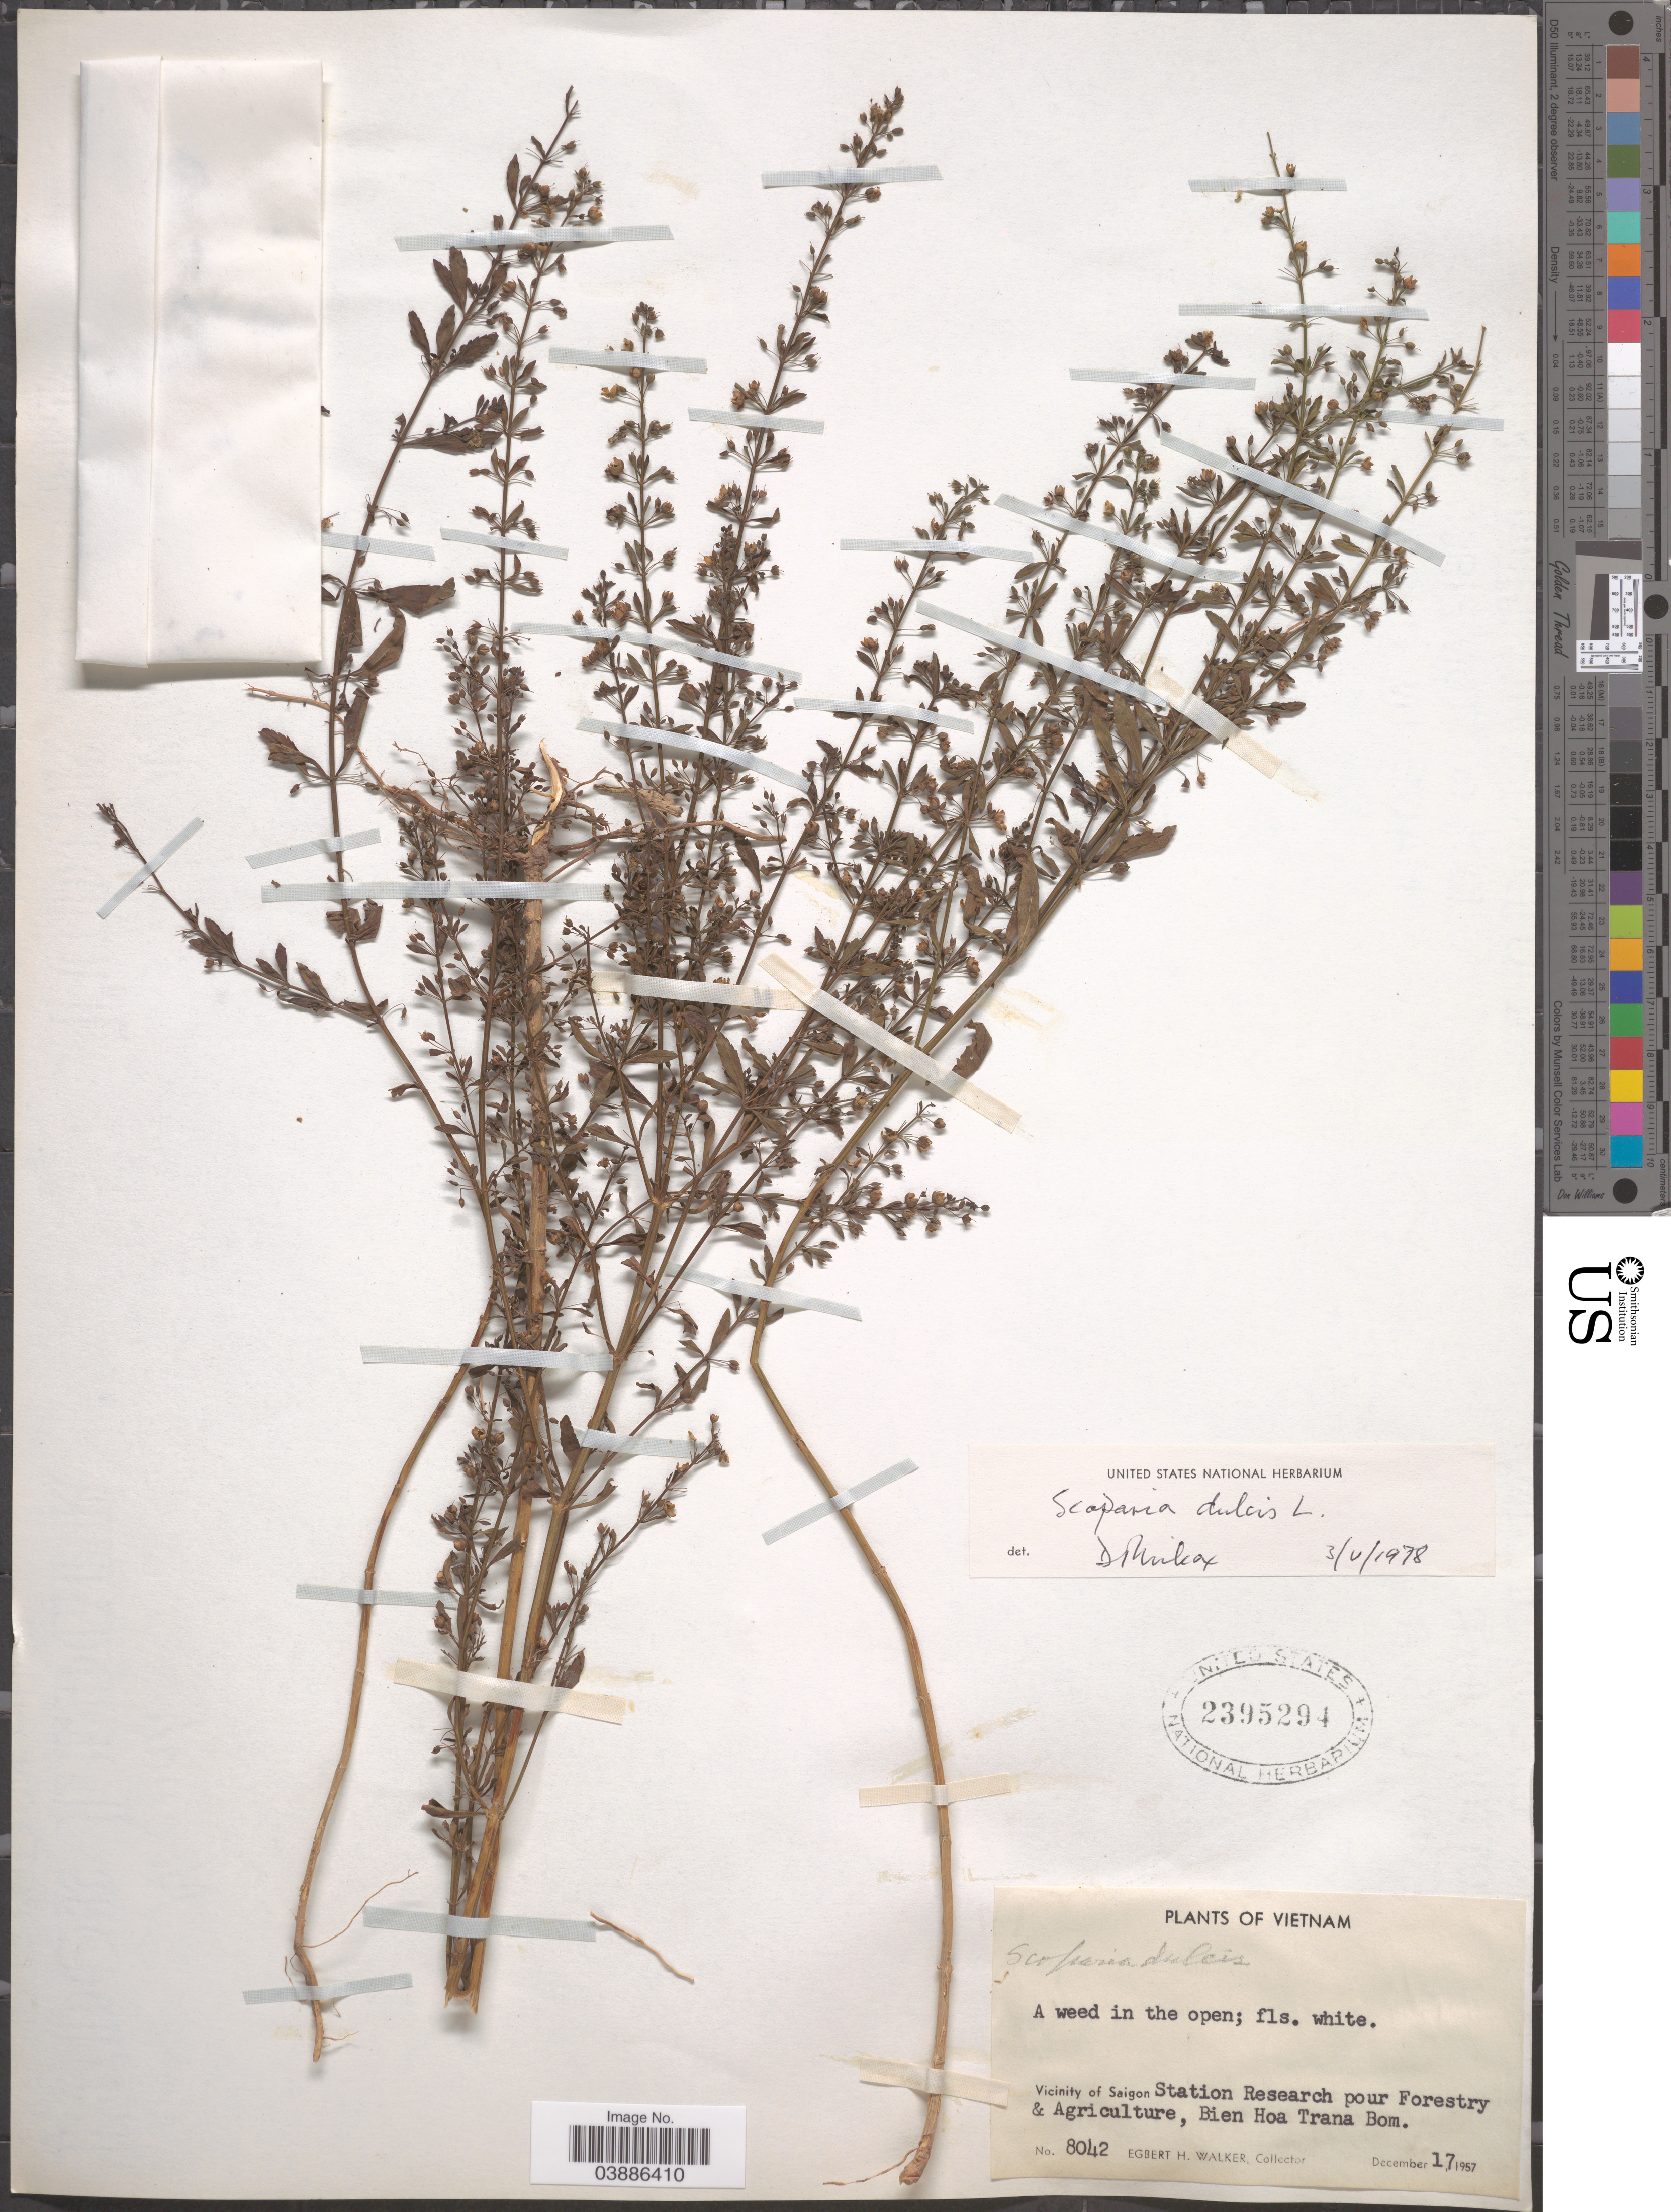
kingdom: Plantae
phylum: Tracheophyta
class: Magnoliopsida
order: Lamiales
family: Plantaginaceae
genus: Scoparia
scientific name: Scoparia dulcis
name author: L.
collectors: E. H. Walker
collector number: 8042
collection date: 1957-12-17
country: Vietnam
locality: Vicinity of Saigon Station Research pour Forestry & Agriculture, Bien Hoa Trana Bom.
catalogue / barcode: US 2395294